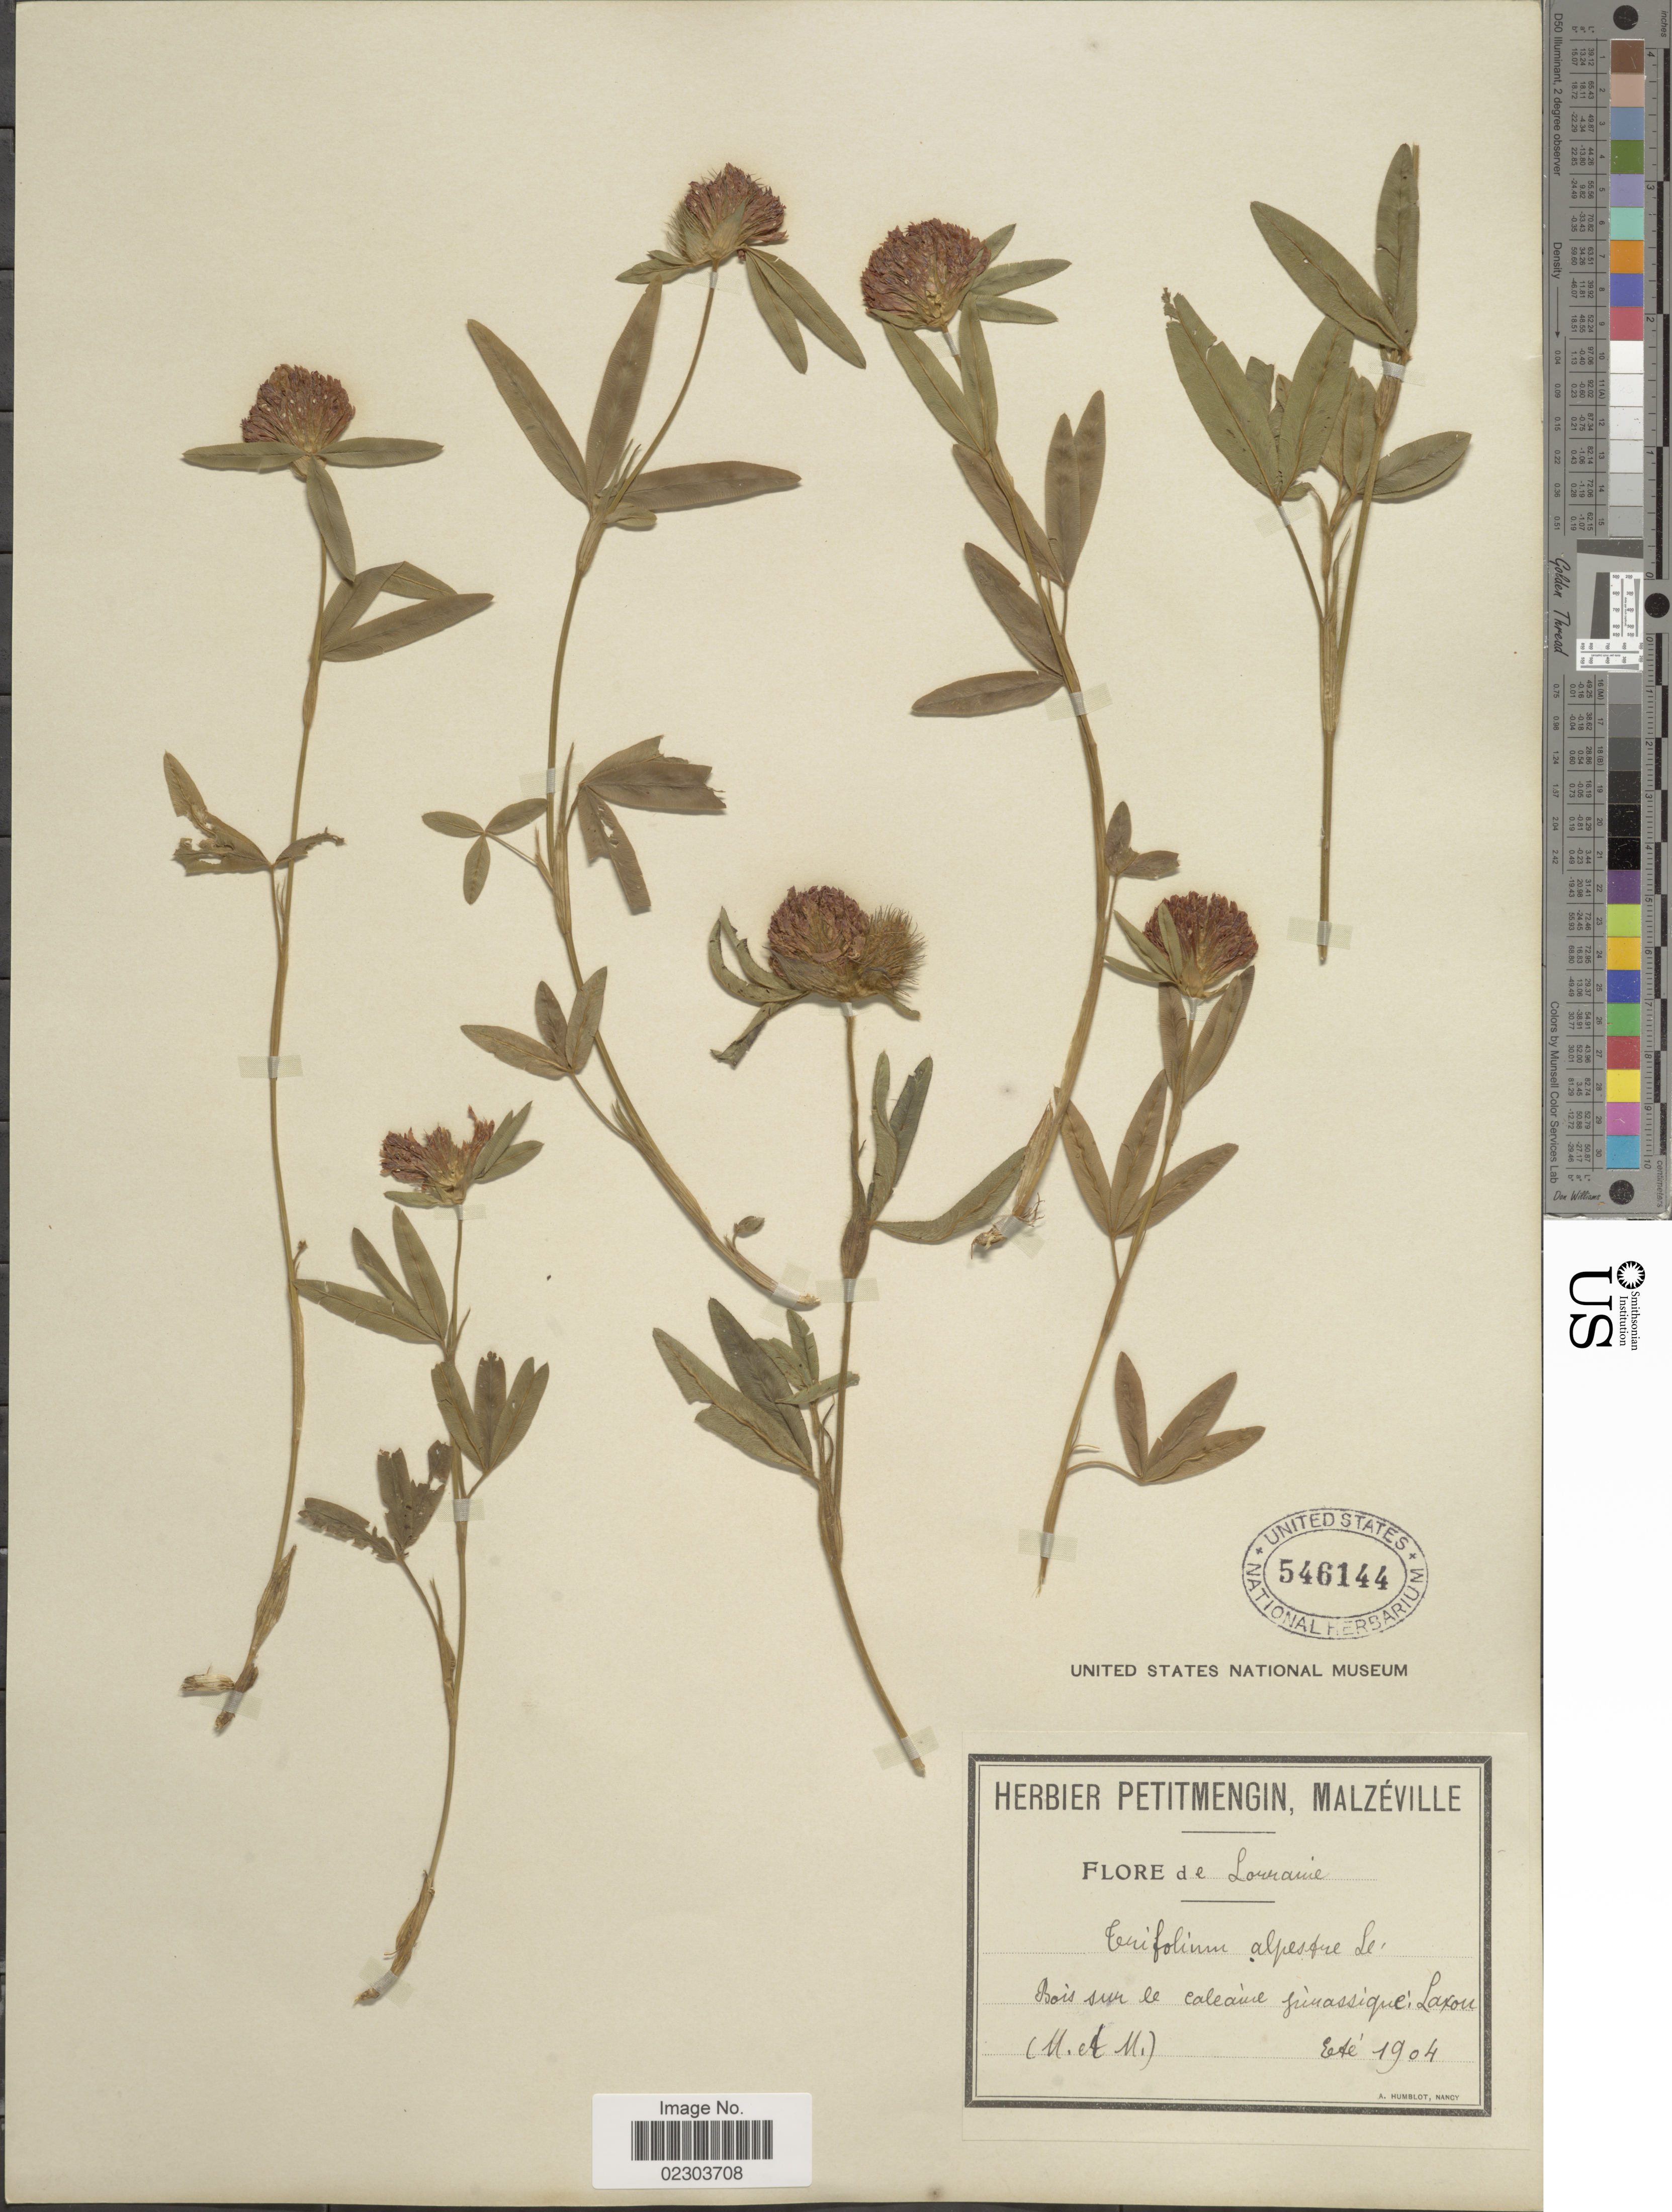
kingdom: Plantae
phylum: Tracheophyta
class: Magnoliopsida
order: Fabales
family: Fabaceae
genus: Trifolium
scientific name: Trifolium alpestre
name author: L.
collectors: N. Humblot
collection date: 1904-01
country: France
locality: De Lorreauie, Bois sur le caleaue junassique: Laxou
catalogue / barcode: US 546144